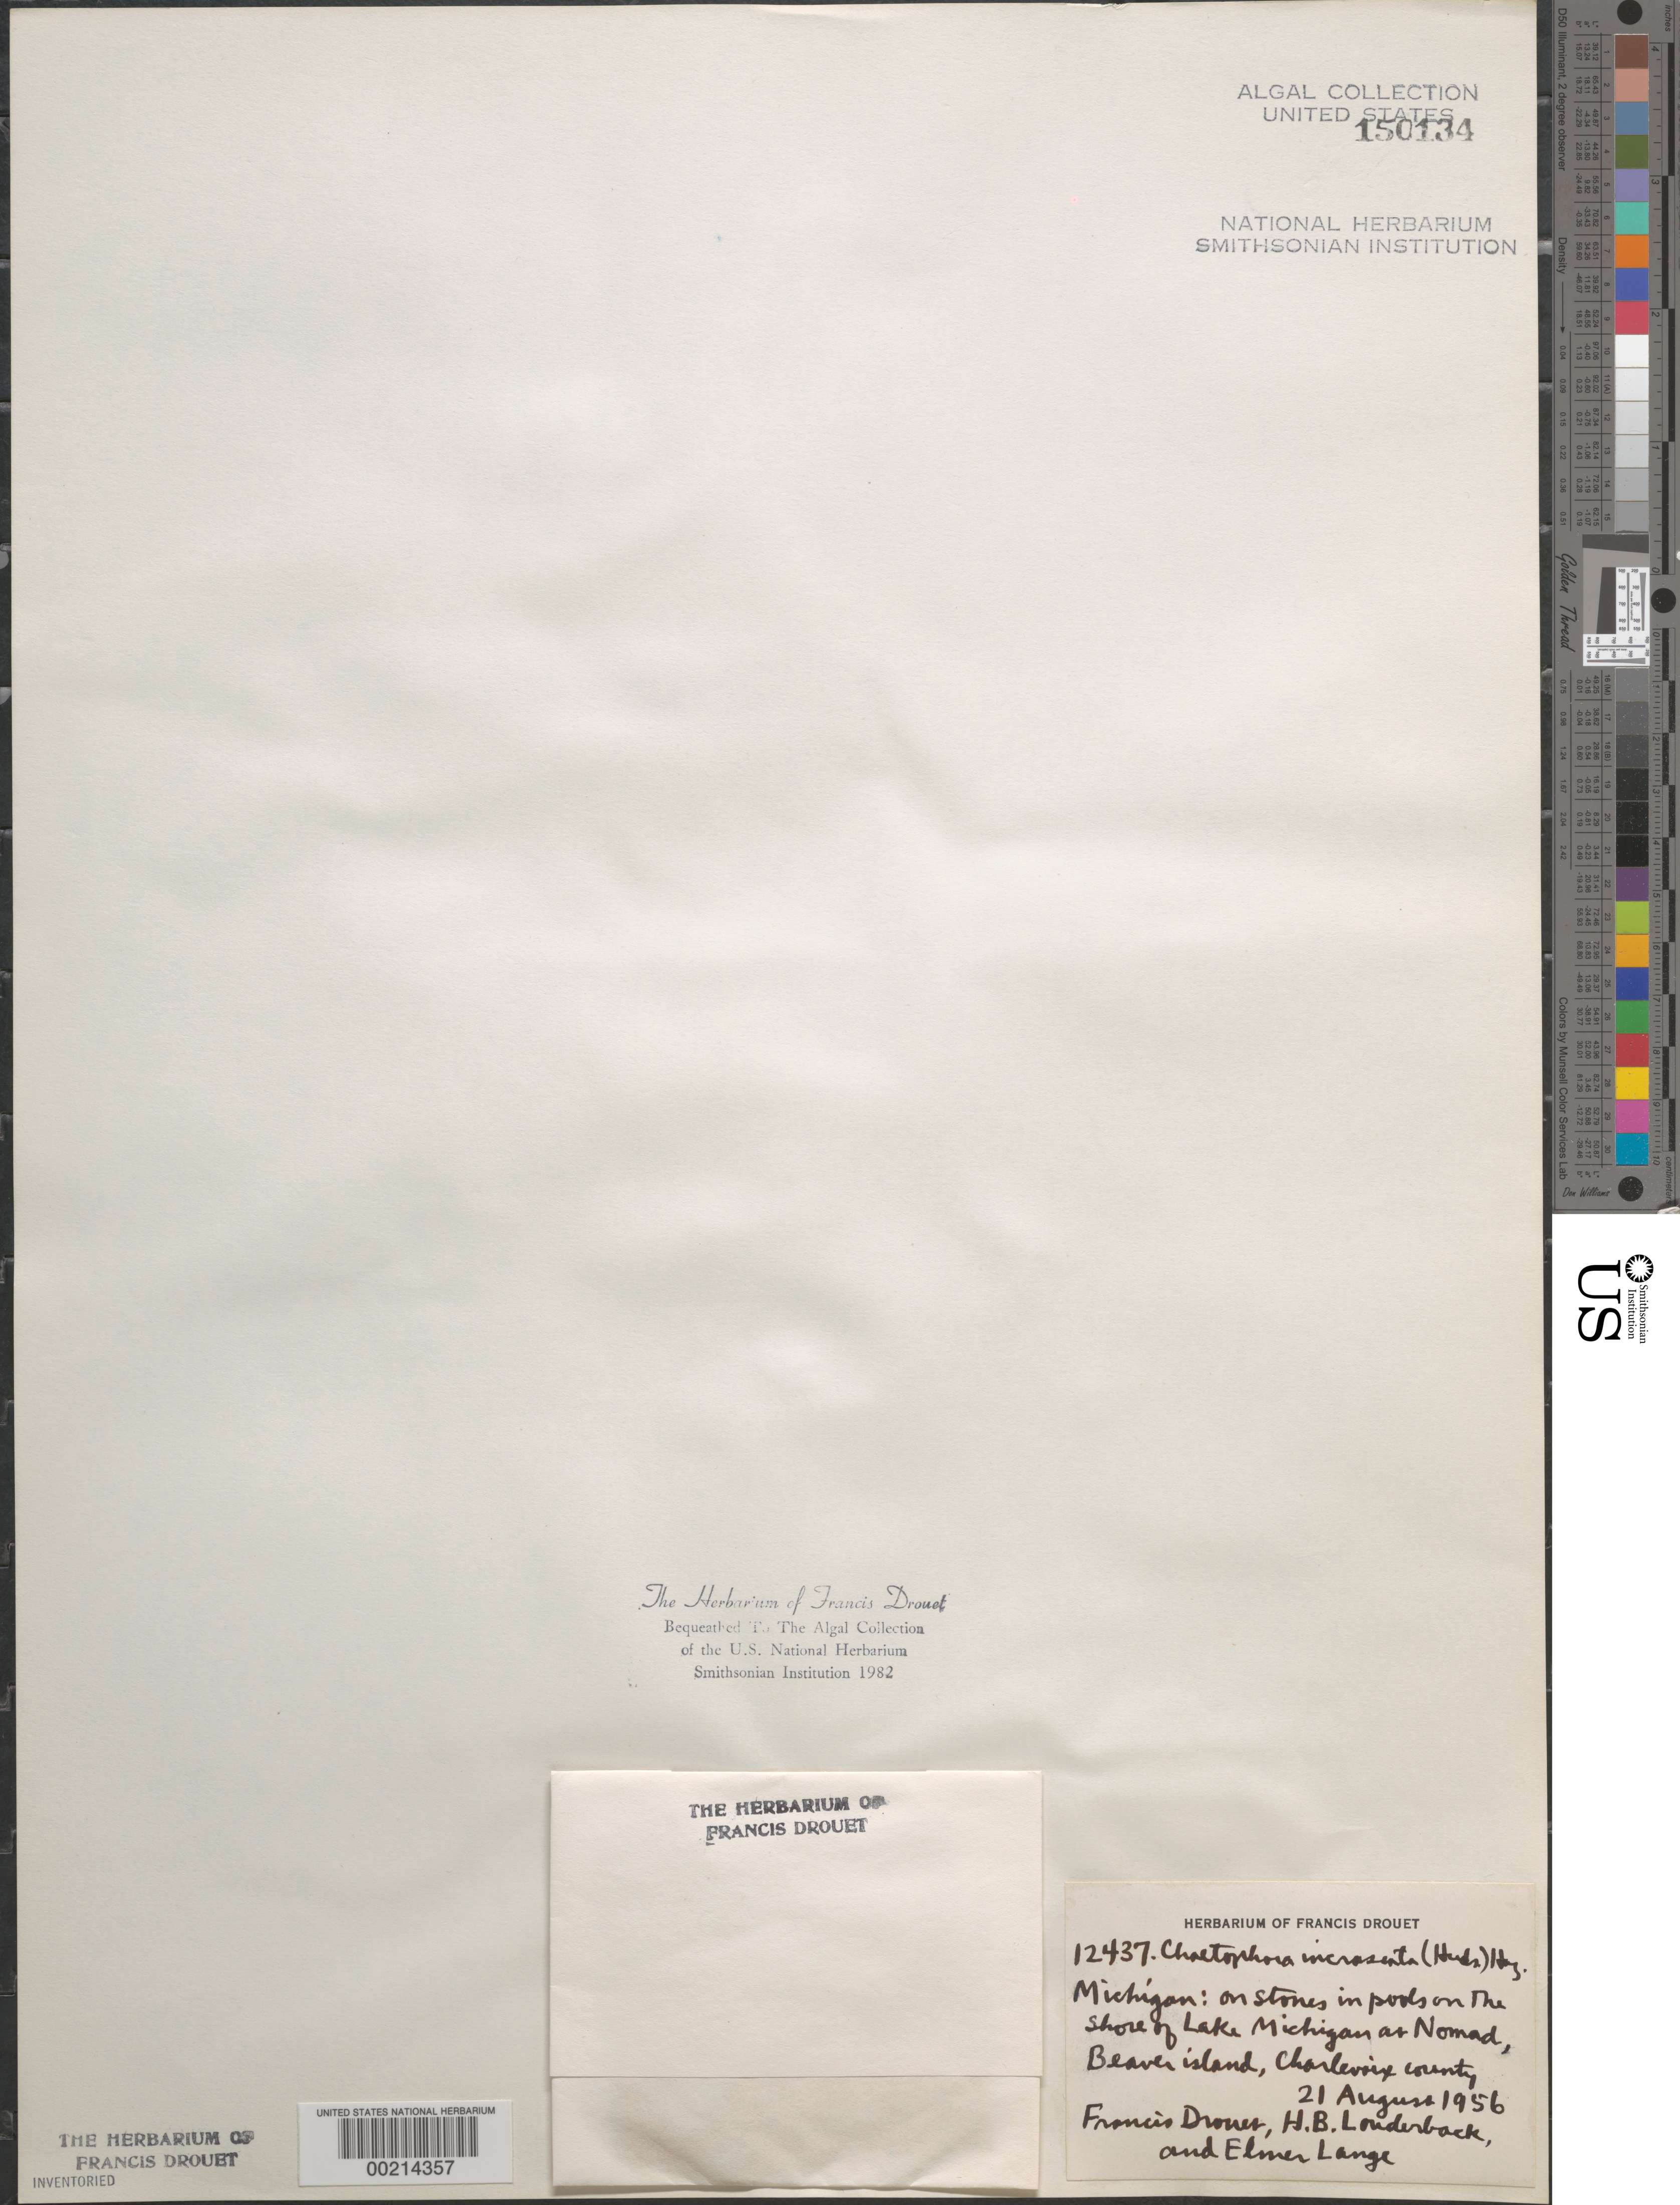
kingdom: Plantae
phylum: Tracheophyta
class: Magnoliopsida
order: Asterales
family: Asteraceae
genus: Chaetophora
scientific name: Chaetophora lobata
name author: Schrank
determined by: Algae name updating Project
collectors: F. E. Drouet, H. Louderback & E. Lange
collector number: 12437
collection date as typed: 21 Aug 1956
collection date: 1956-08-21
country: United States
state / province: Michigan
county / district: Charlevoix County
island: Beaver Island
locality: Nomad, Lake Michigan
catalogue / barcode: US 150134